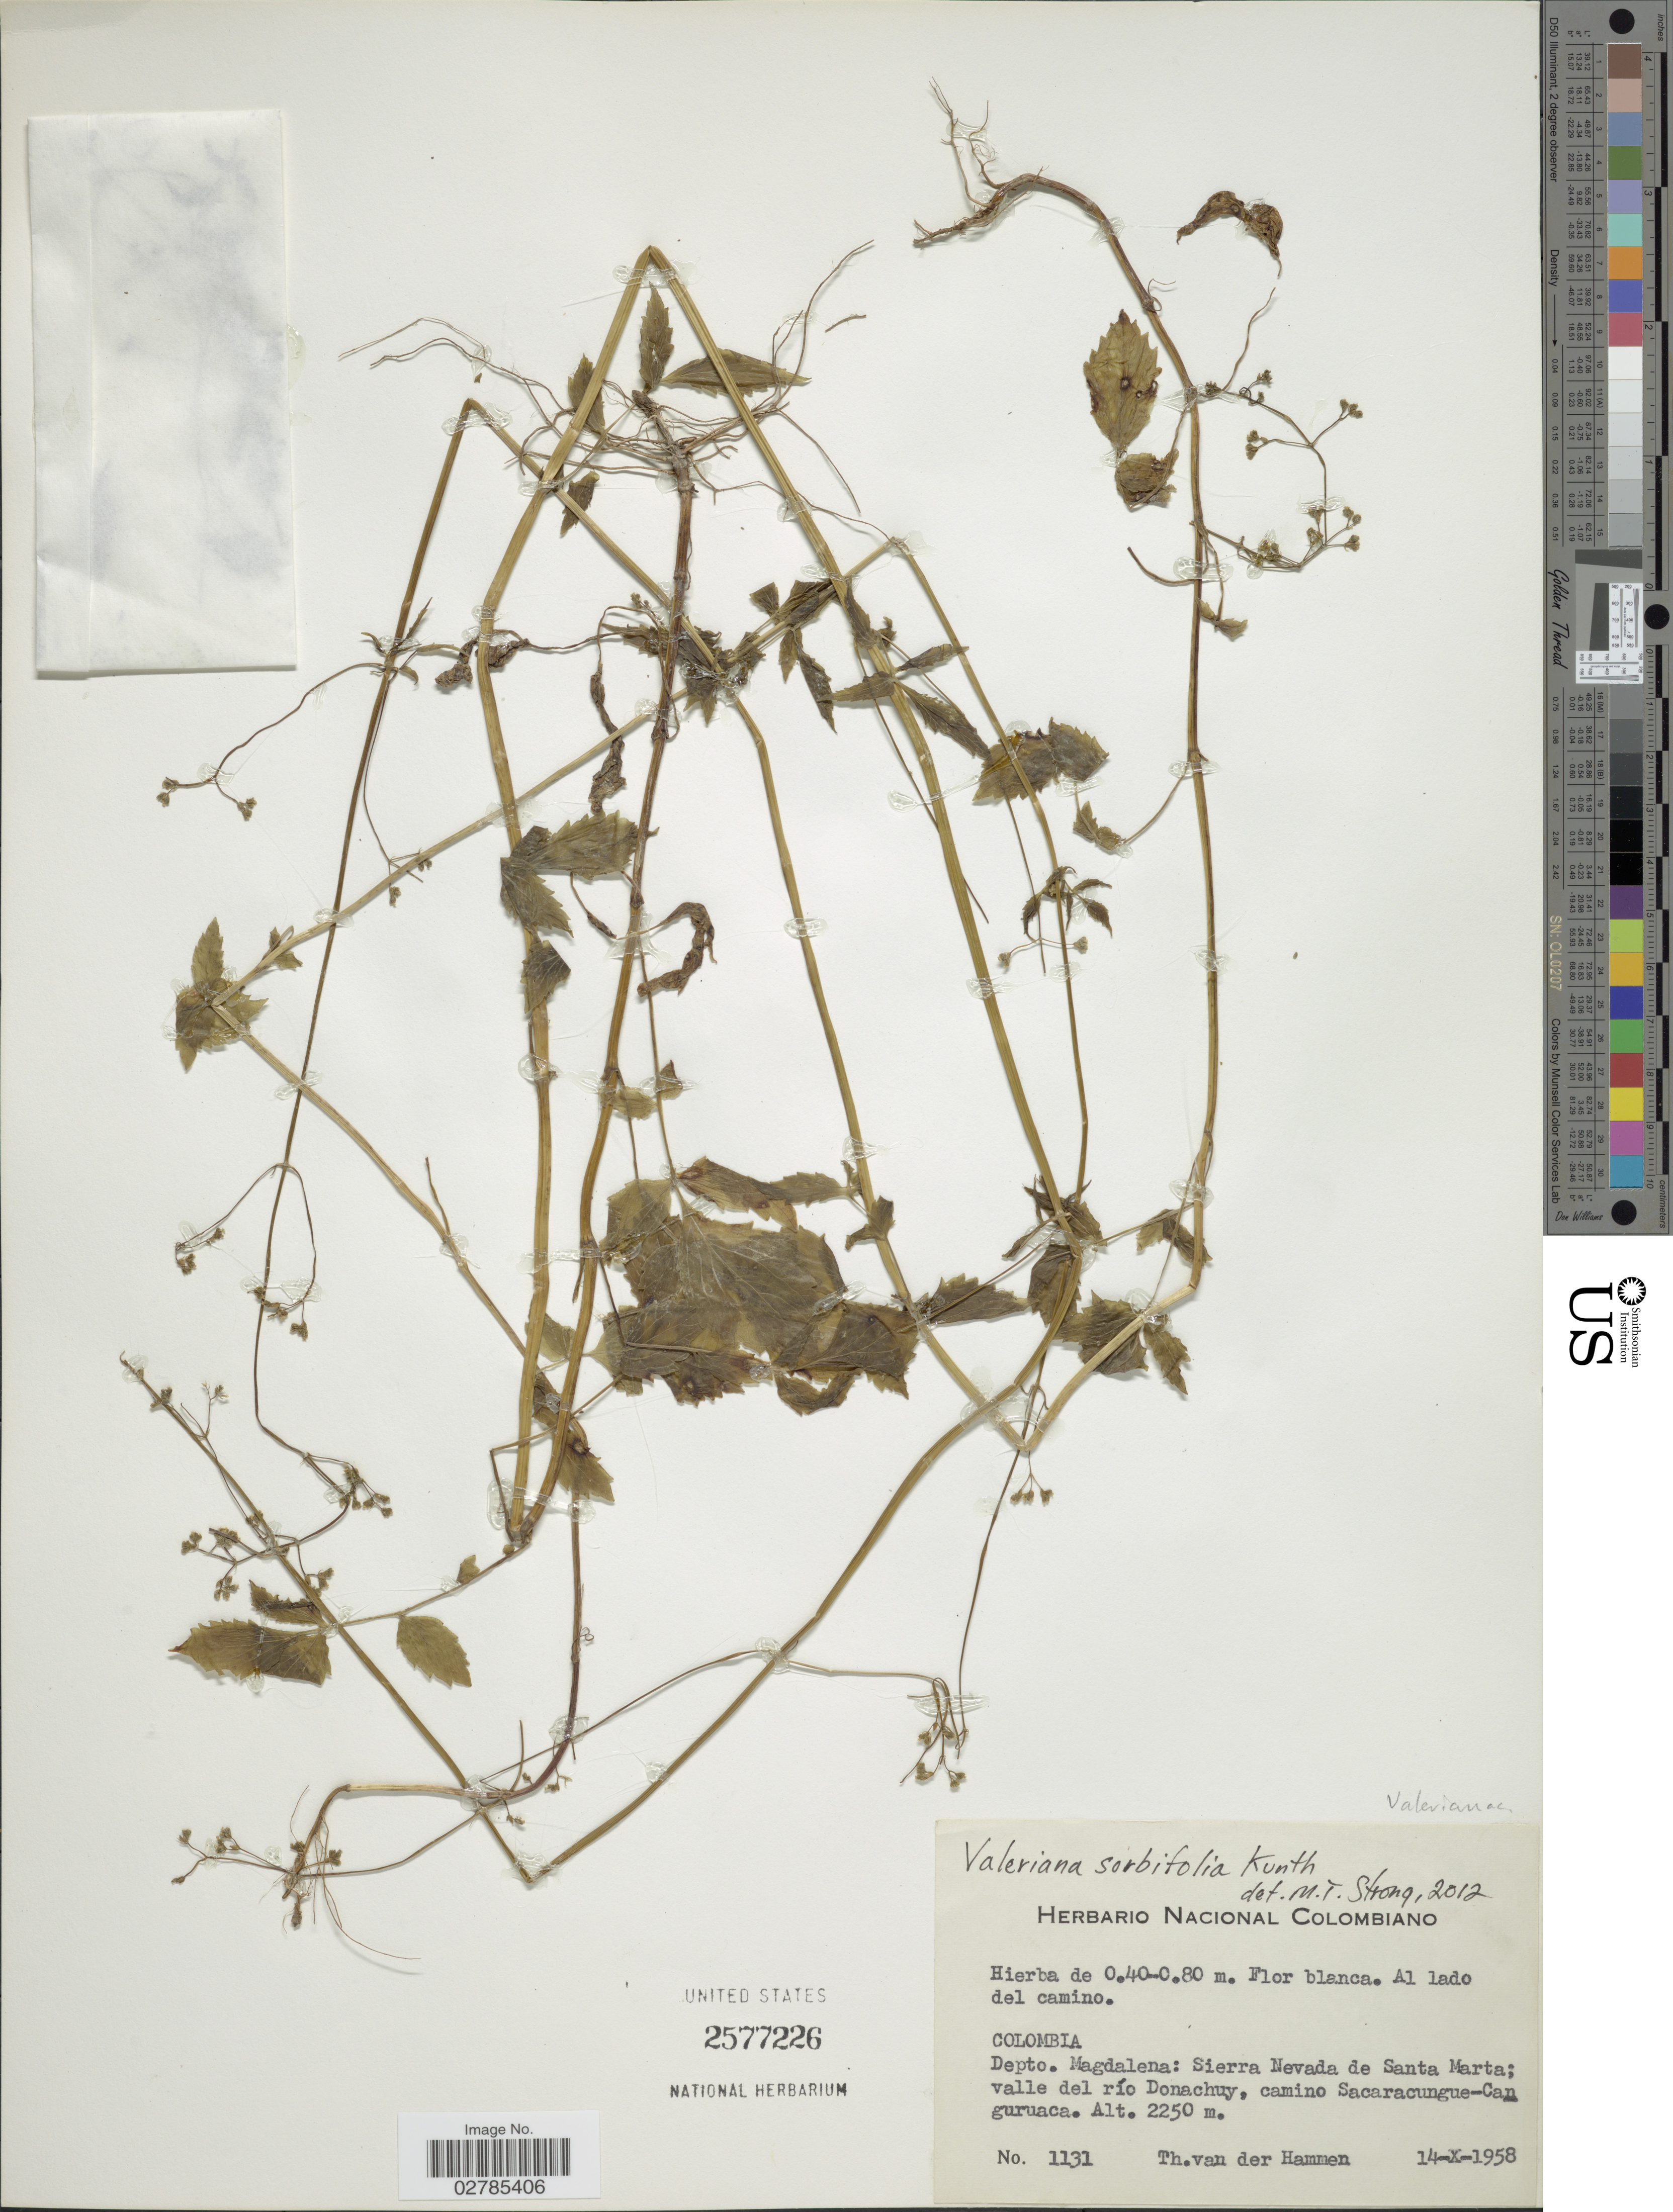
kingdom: Plantae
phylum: Tracheophyta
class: Magnoliopsida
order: Dipsacales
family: Caprifoliaceae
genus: Valeriana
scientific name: Valeriana sorbifolia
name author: Kunth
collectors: T. Van der Hammen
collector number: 1131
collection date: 1958-10-14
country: Colombia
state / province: Magdalena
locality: Depto. Magdalena: Sierra Nevada de Santa Marta; valle del río Donachuy, camino Sacaracungue-Canguruaca.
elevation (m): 2250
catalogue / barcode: US 2577226